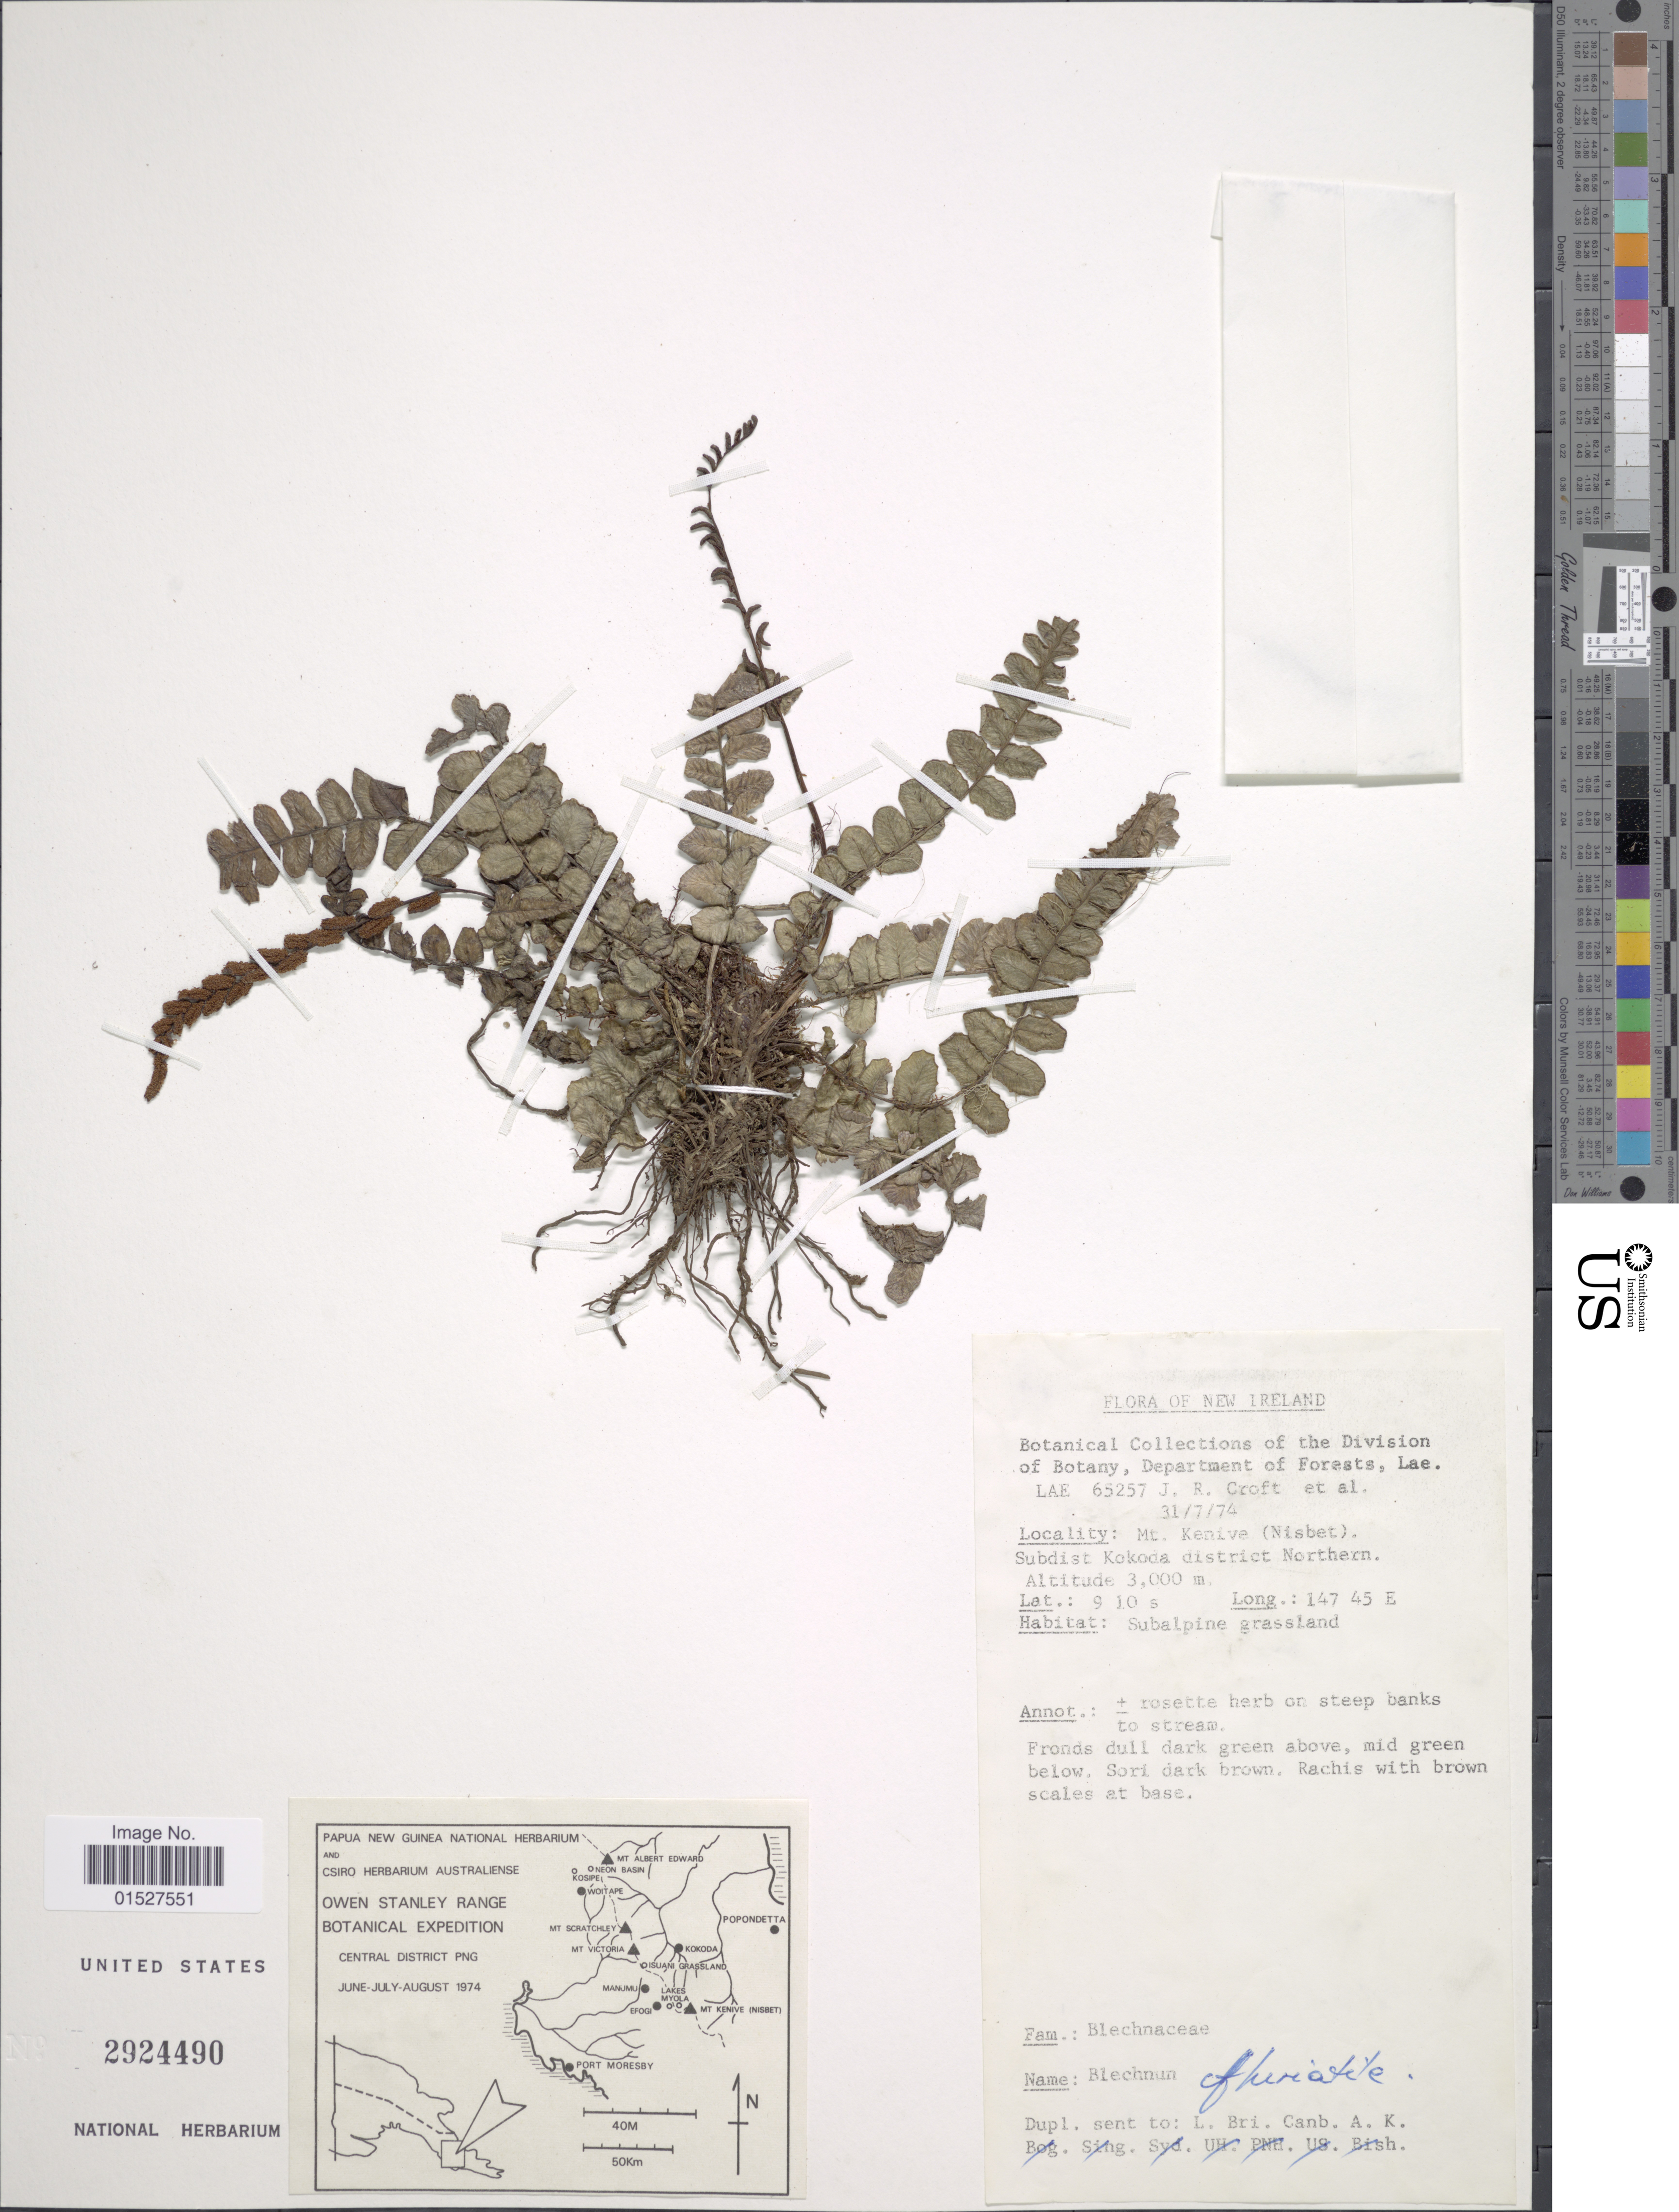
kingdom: Plantae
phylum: Tracheophyta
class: Polypodiopsida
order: Polypodiales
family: Blechnaceae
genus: Blechnum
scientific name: Blechnum fluviatile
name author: (R. Br.) E.J. Lowe ex Salomon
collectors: J. R. Croft & et al.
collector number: LAE 65257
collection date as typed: Transcribed d/m/y: 31/7/74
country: Papua New Guinea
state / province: New Ireland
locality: Mt. Keniva (Nisbet). Subdist Kokoda district Northern.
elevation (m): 3000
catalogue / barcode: US 2924490